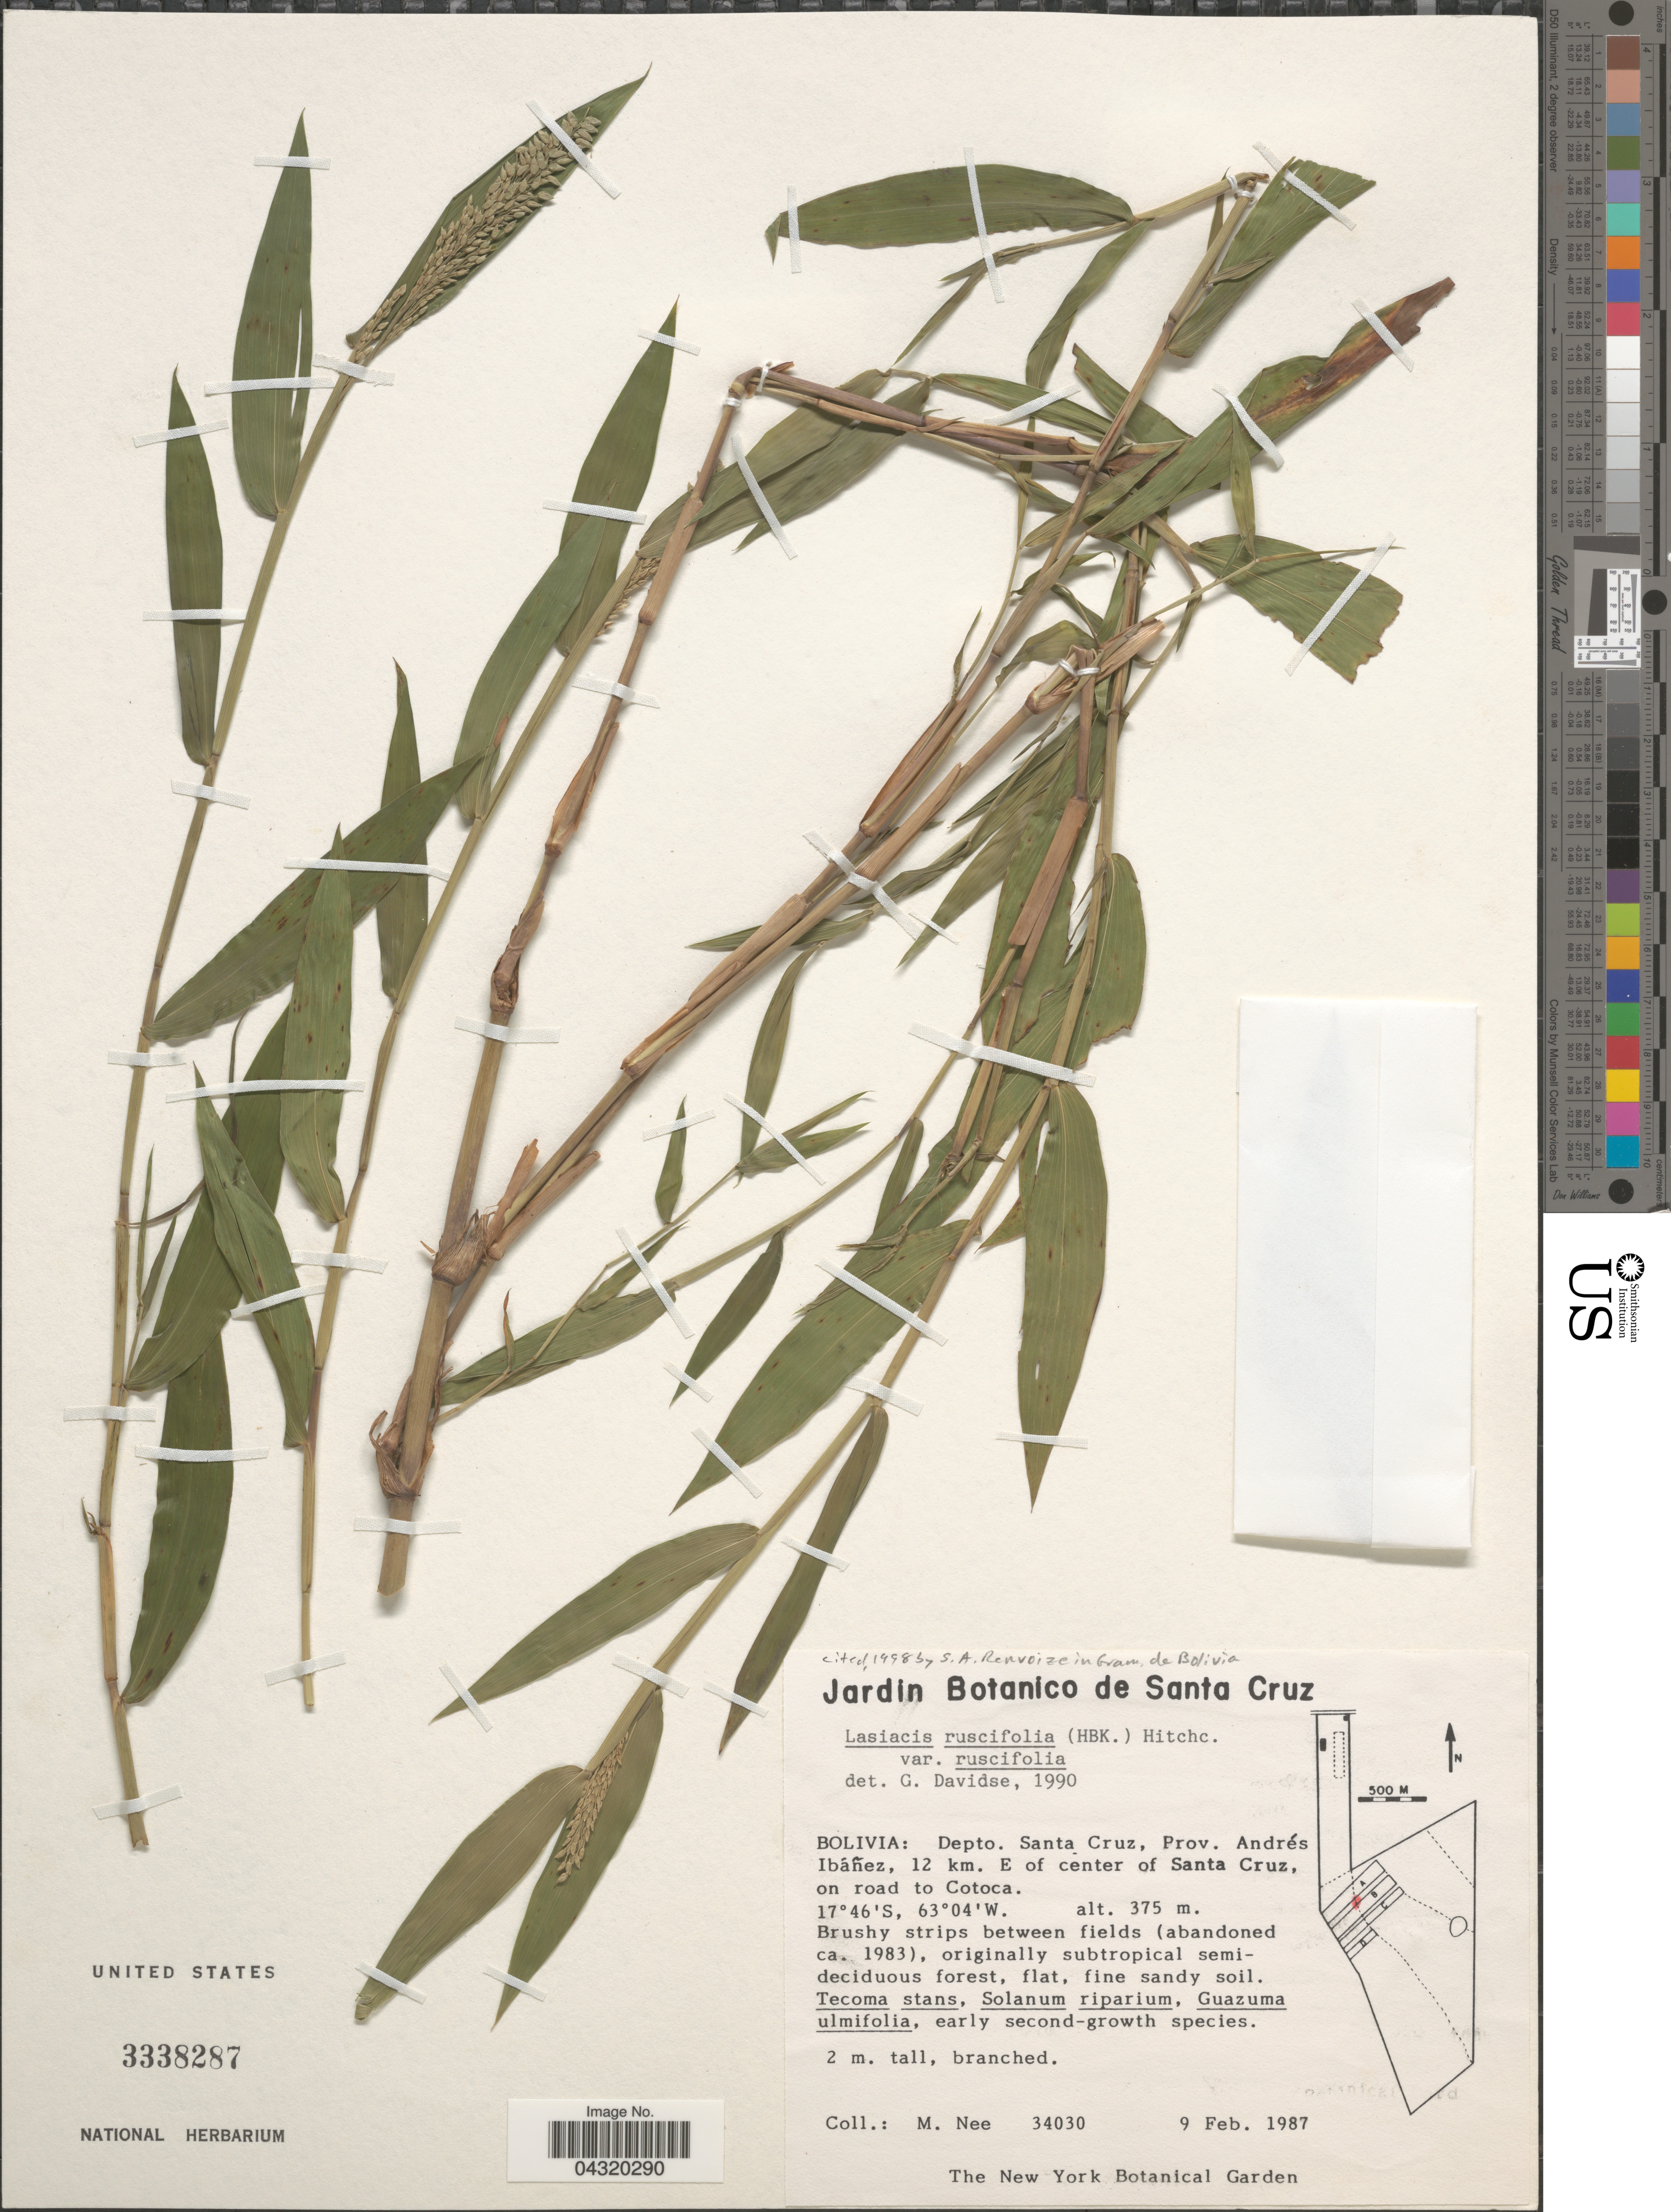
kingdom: Plantae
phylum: Tracheophyta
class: Liliopsida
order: Poales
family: Poaceae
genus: Lasiacis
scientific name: Lasiacis ruscifolia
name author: (Kunth) Hitchc.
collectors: M. Nee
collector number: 34030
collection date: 1987-02-09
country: Bolivia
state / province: Santa Cruz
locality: Depto. Santa Cruz, Prov. Andrés Ibáñez, 12 km. E of center of Santa Cruz, on road to Cotoca.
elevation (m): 375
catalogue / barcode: US 3338287